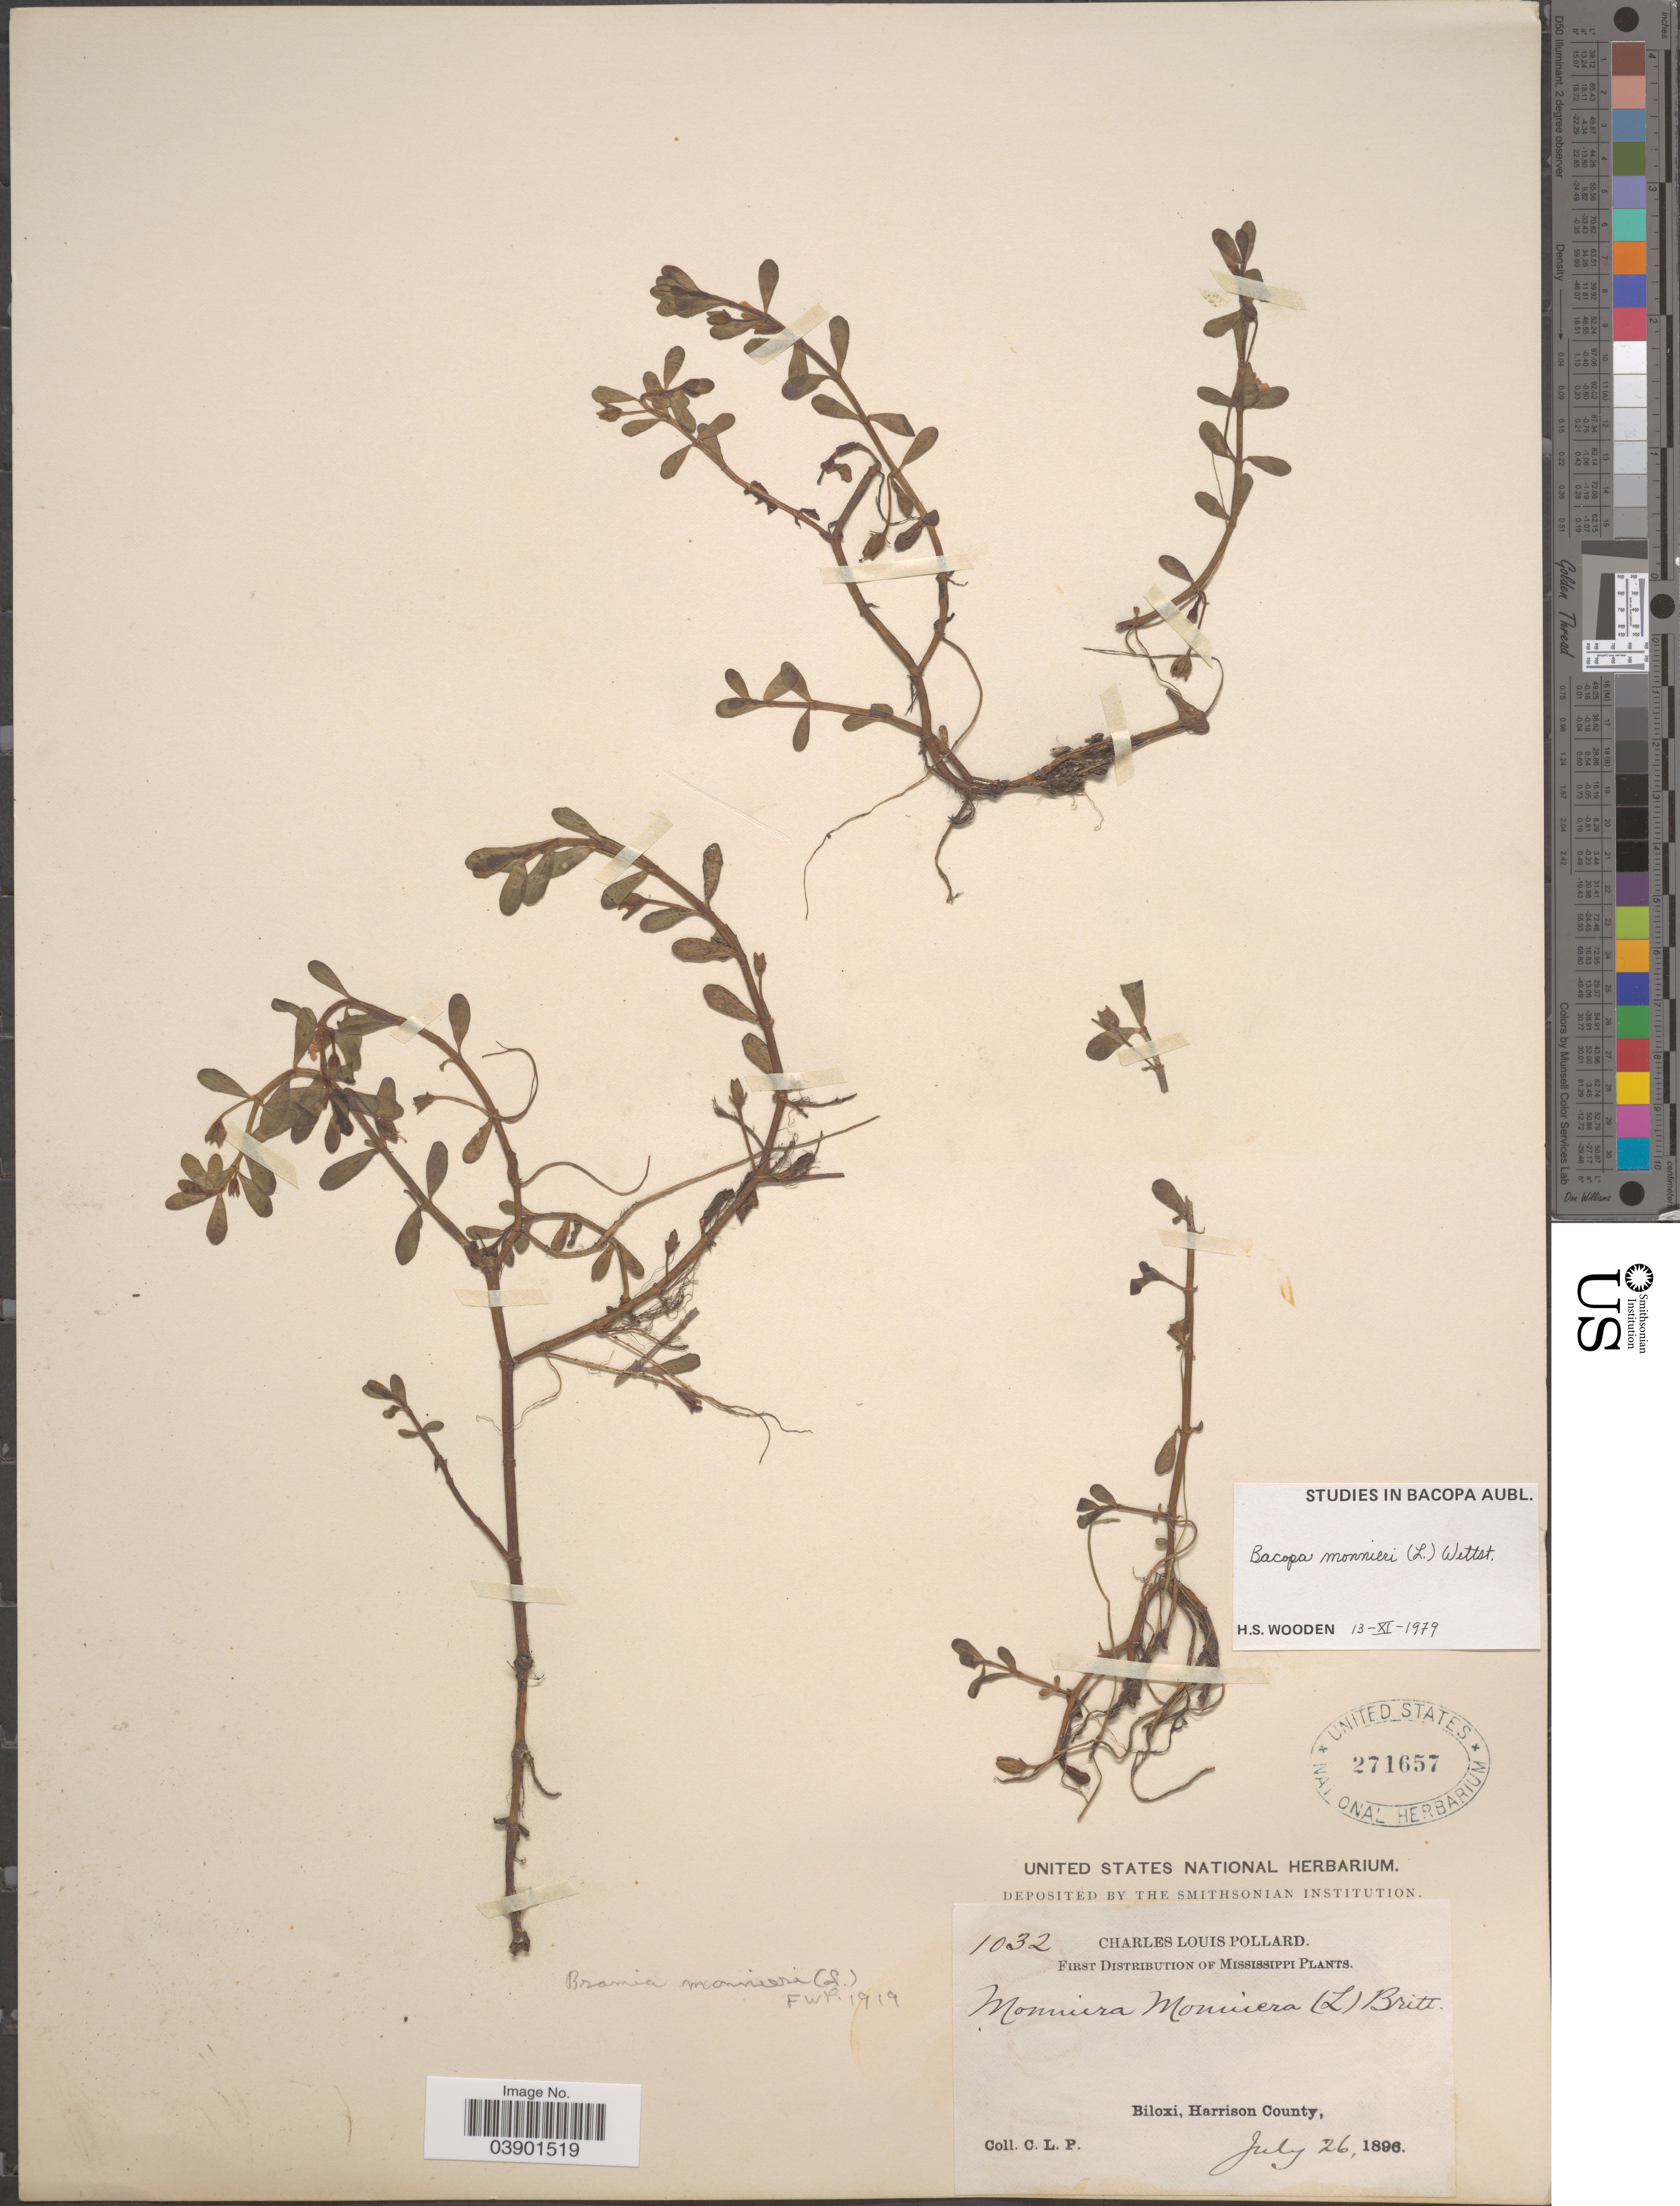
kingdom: Plantae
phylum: Tracheophyta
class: Magnoliopsida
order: Lamiales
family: Plantaginaceae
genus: Bacopa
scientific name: Bacopa monnieri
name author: (L.) Pennell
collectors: C. L. Pollard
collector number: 1032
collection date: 1896-07-26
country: United States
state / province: Mississippi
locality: Biloxi, Harrison County.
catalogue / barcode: US 271657